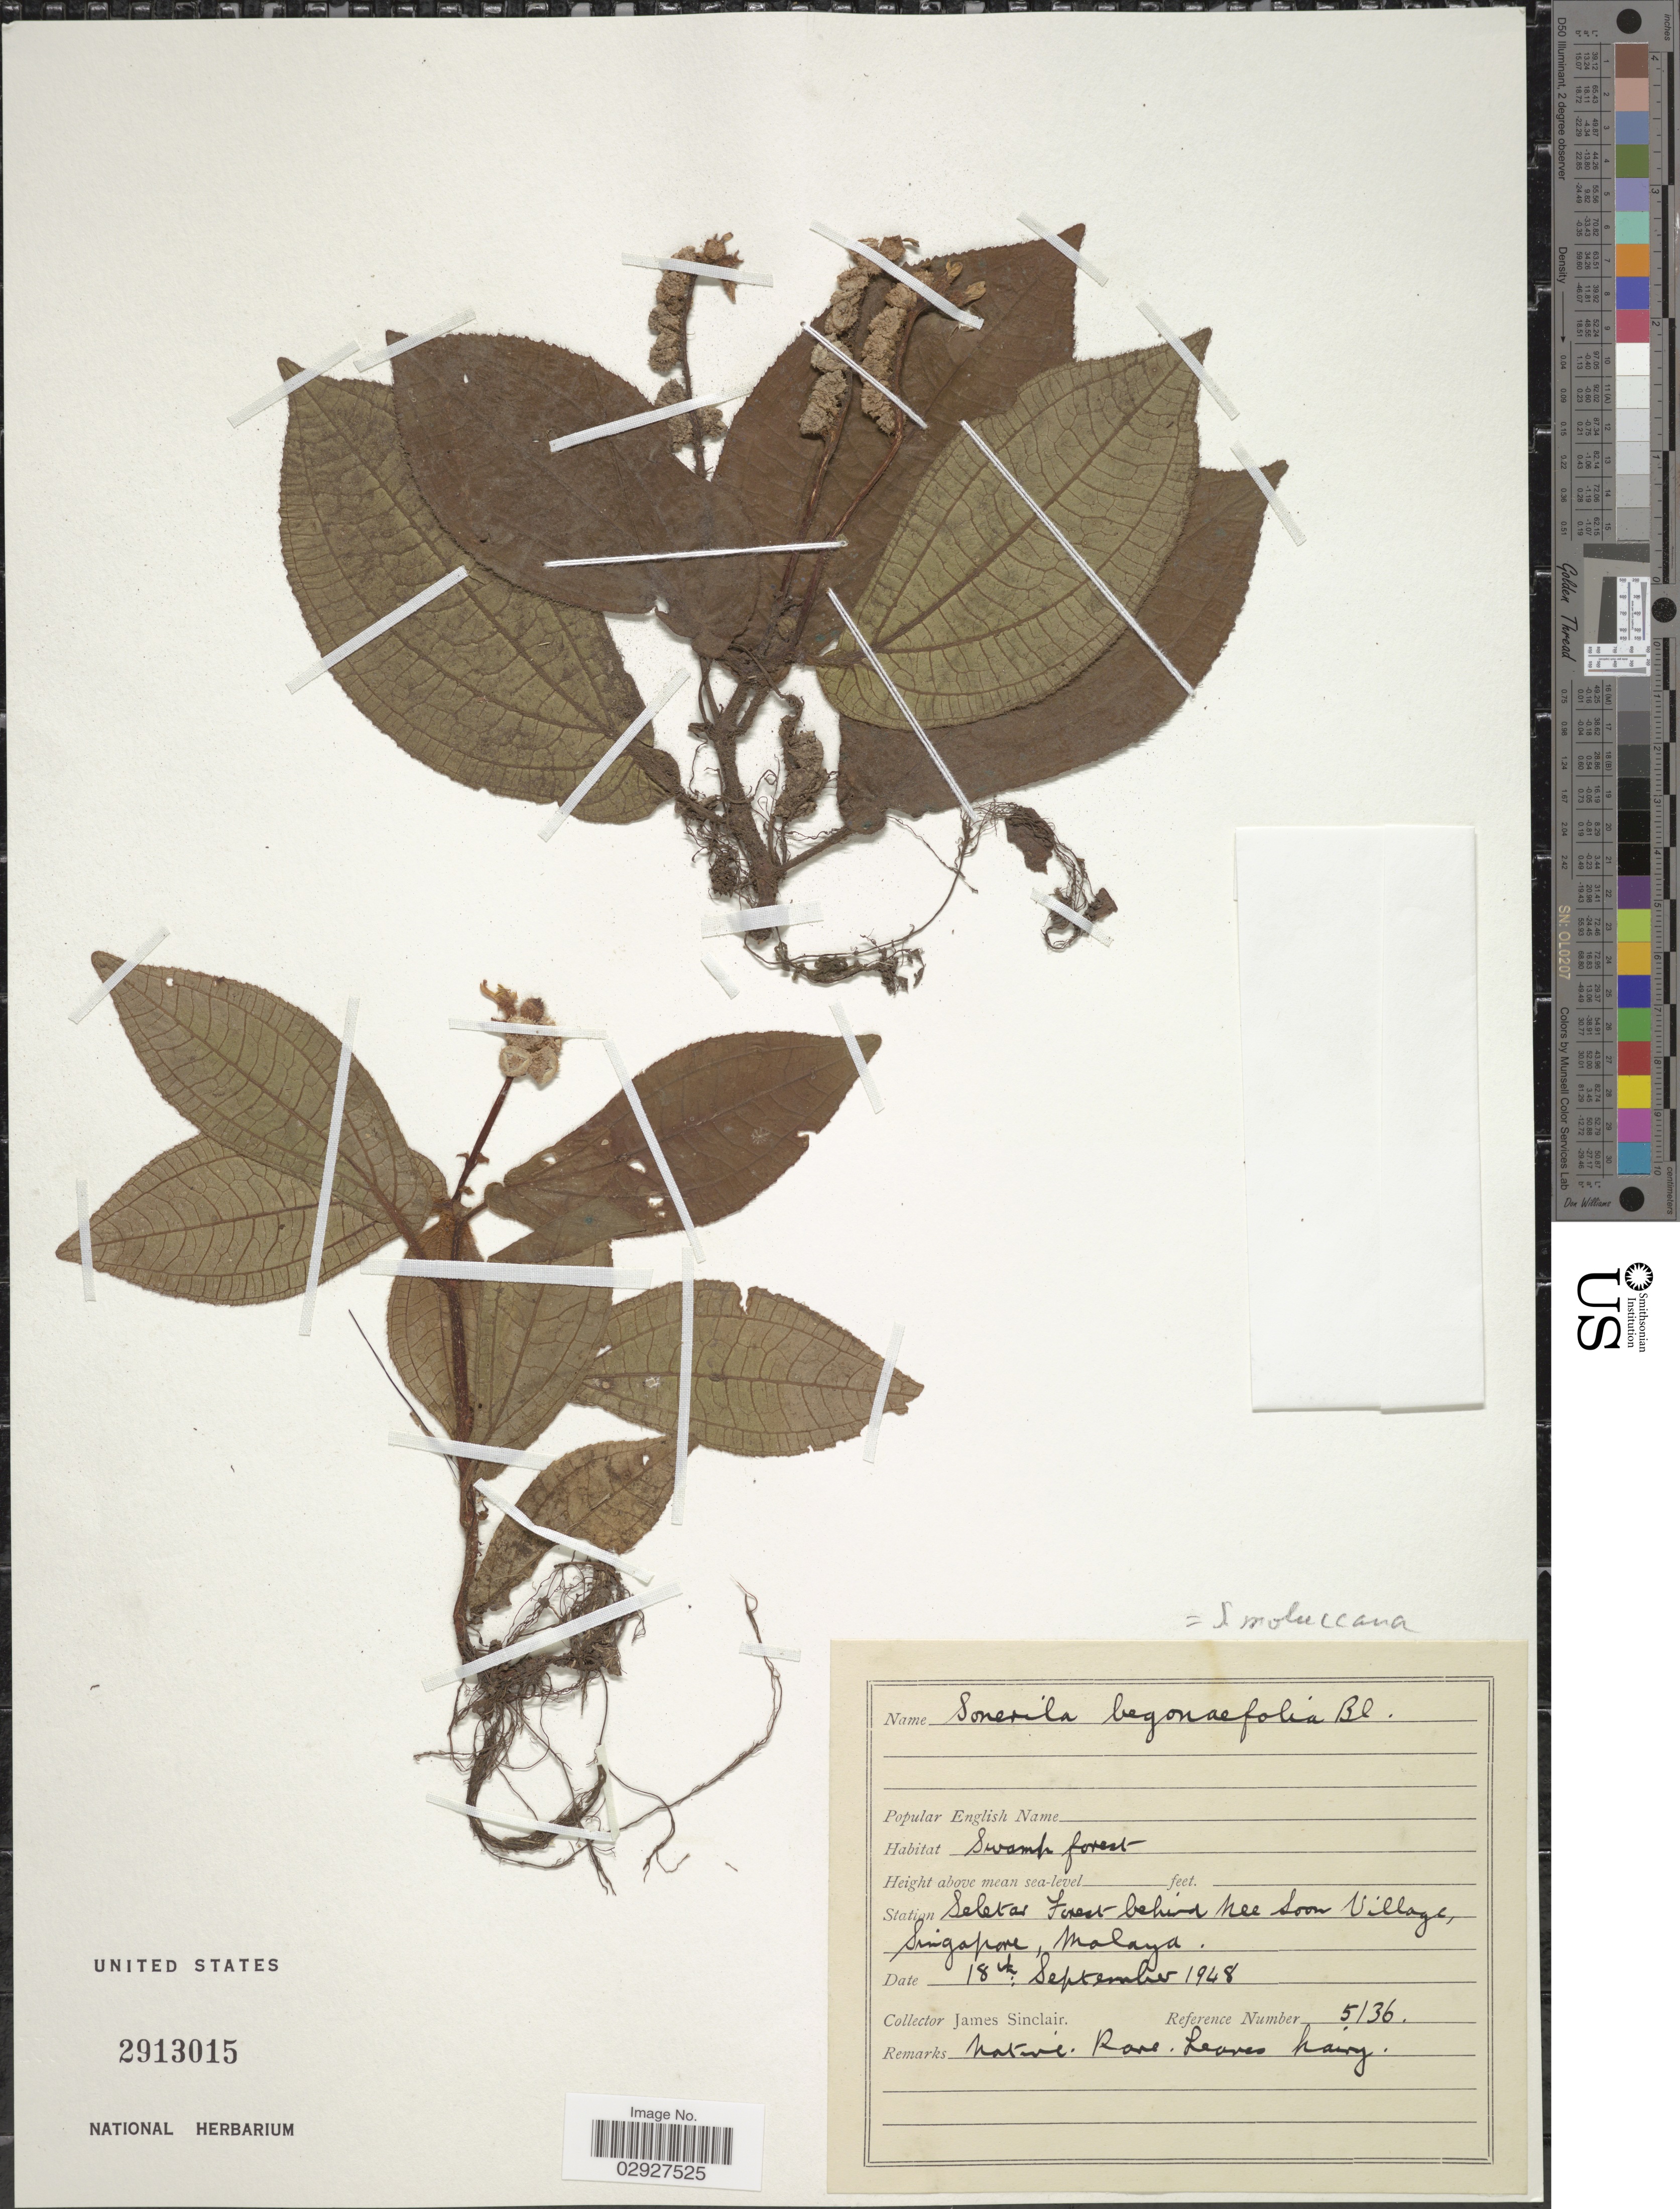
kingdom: Plantae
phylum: Tracheophyta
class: Magnoliopsida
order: Myrtales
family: Melastomataceae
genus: Sonerila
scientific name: Sonerila moluccana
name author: Roxb.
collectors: J. Sinclair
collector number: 5136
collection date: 1948-09-18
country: Singapore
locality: Seletar Forest behind Nee Soon Village. Malaya.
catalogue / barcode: US 2913015